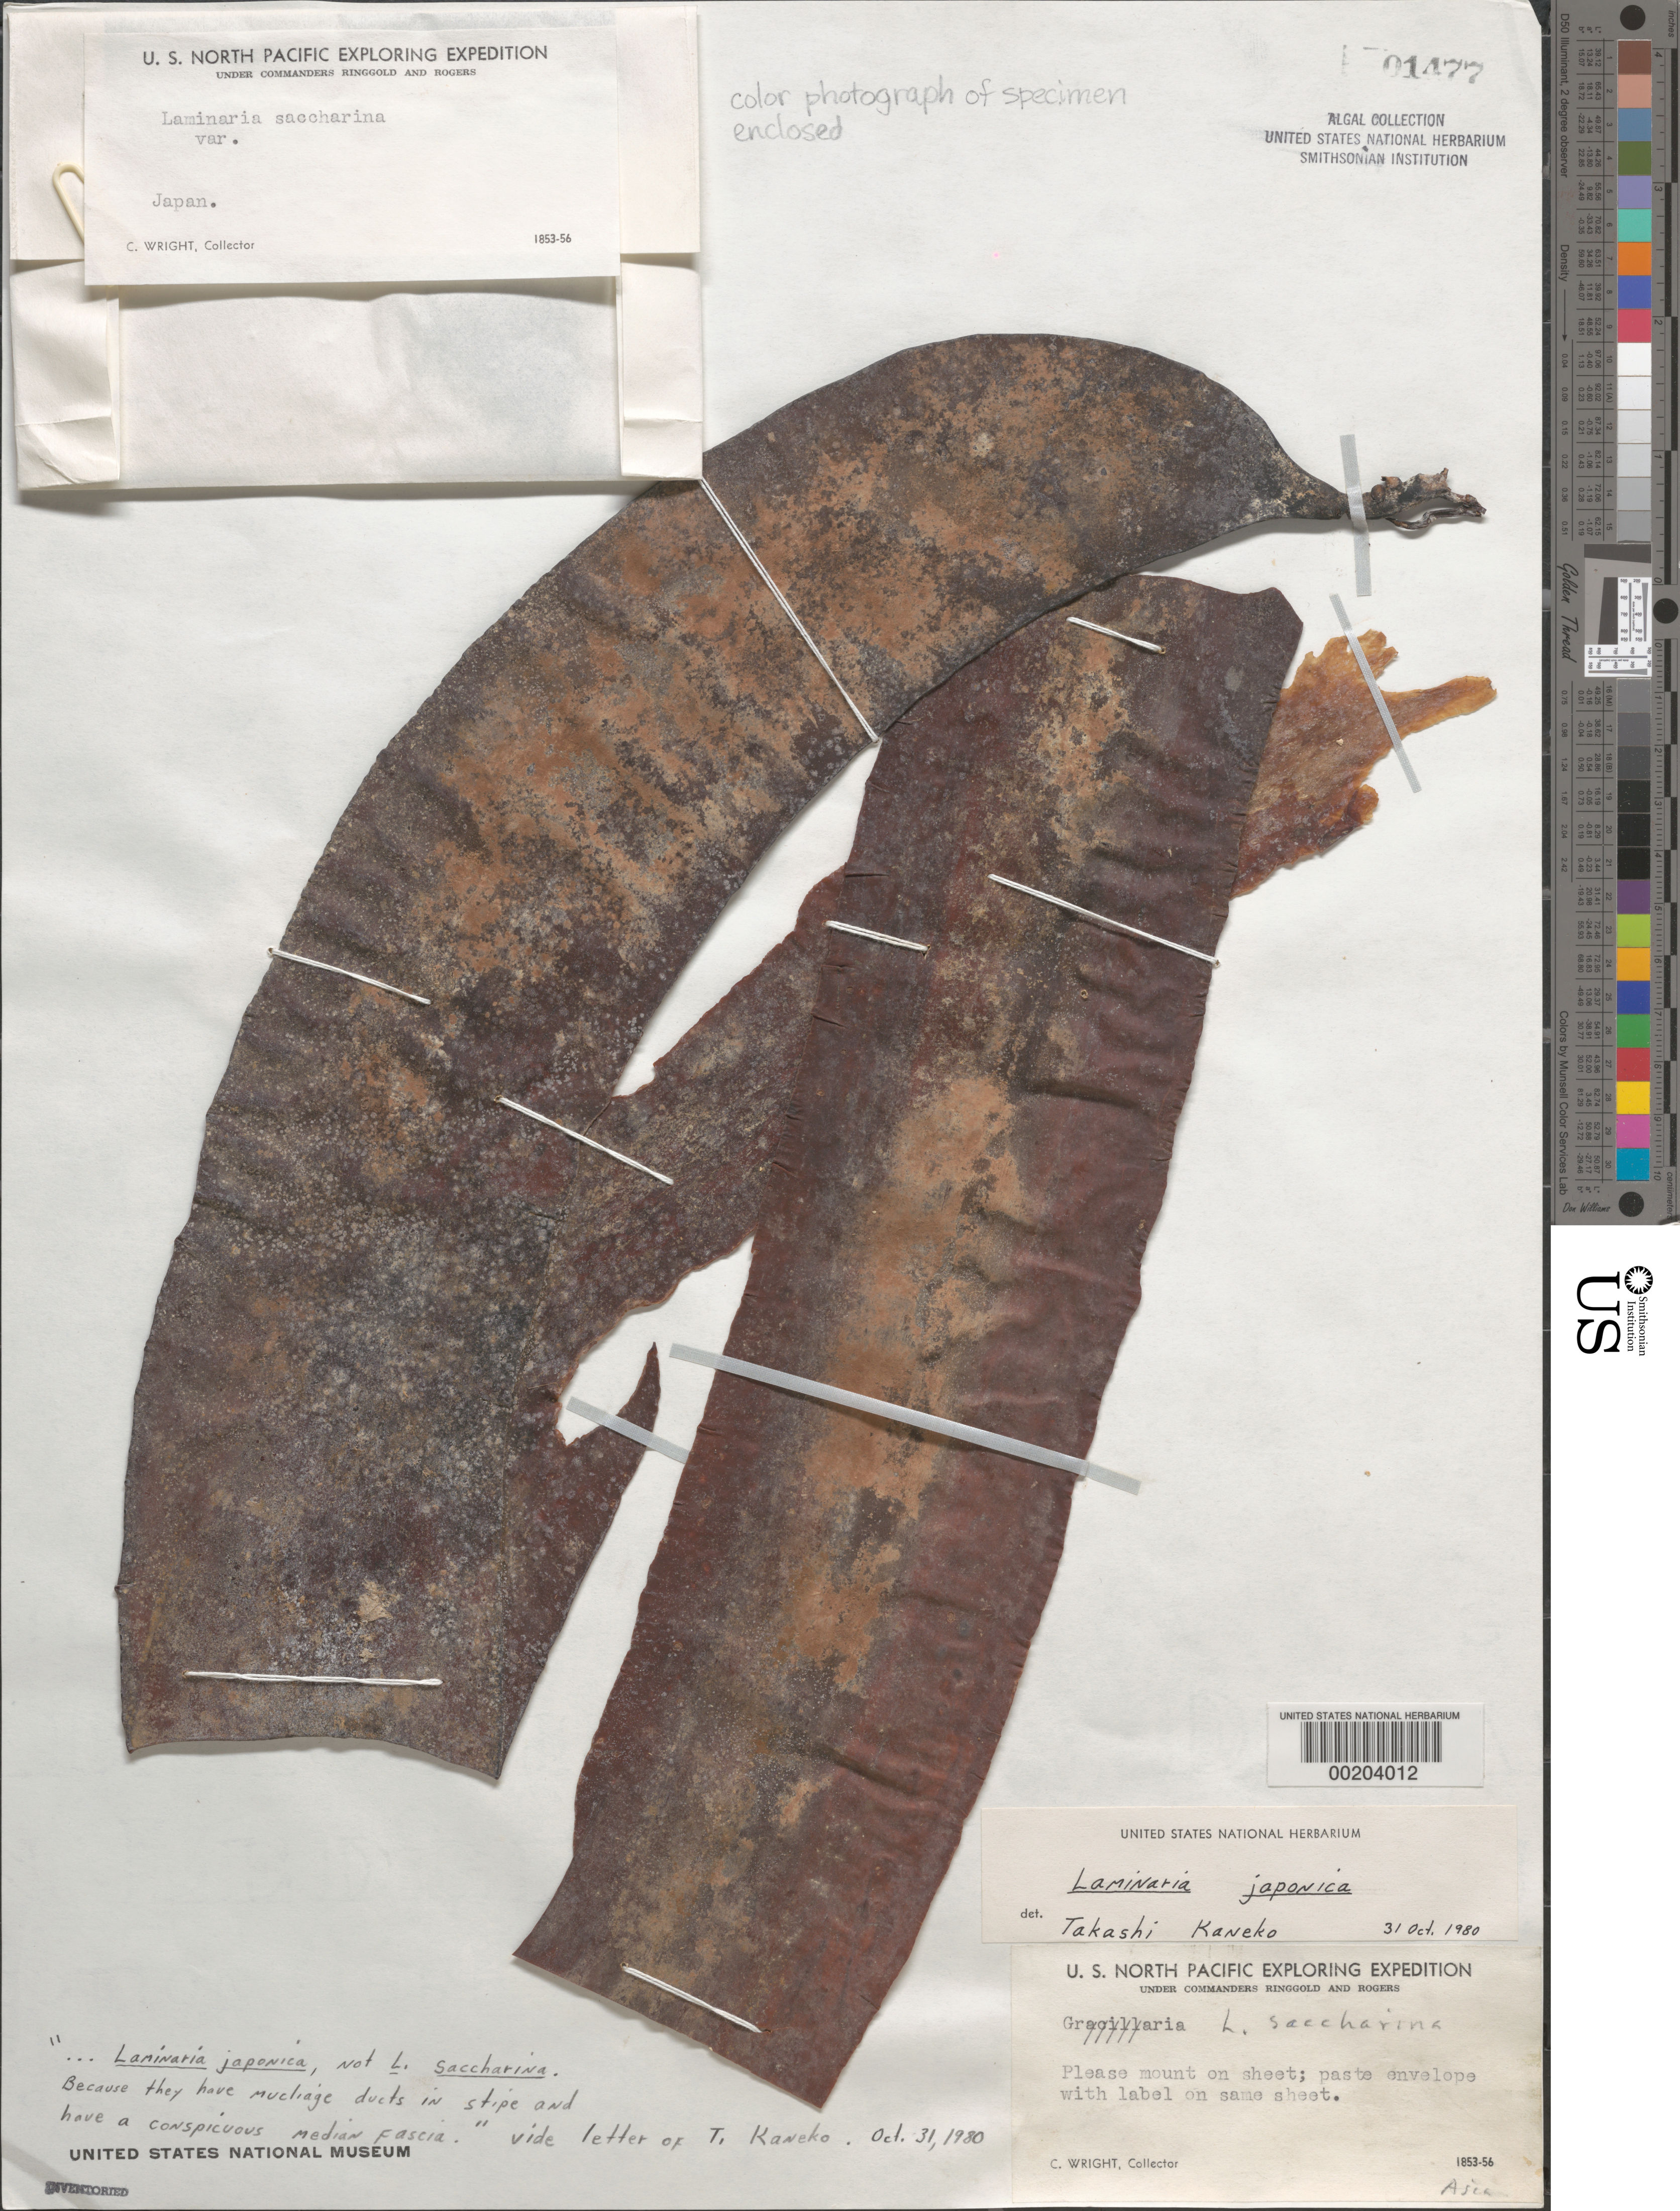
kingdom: Chromista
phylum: Ochrophyta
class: Phaeophyceae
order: Laminariales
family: Laminariaceae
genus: Saccharina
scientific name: Saccharina japonica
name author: (Aresch.) C.E. Lane et al.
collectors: C. Wright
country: Japan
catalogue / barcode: US 1477